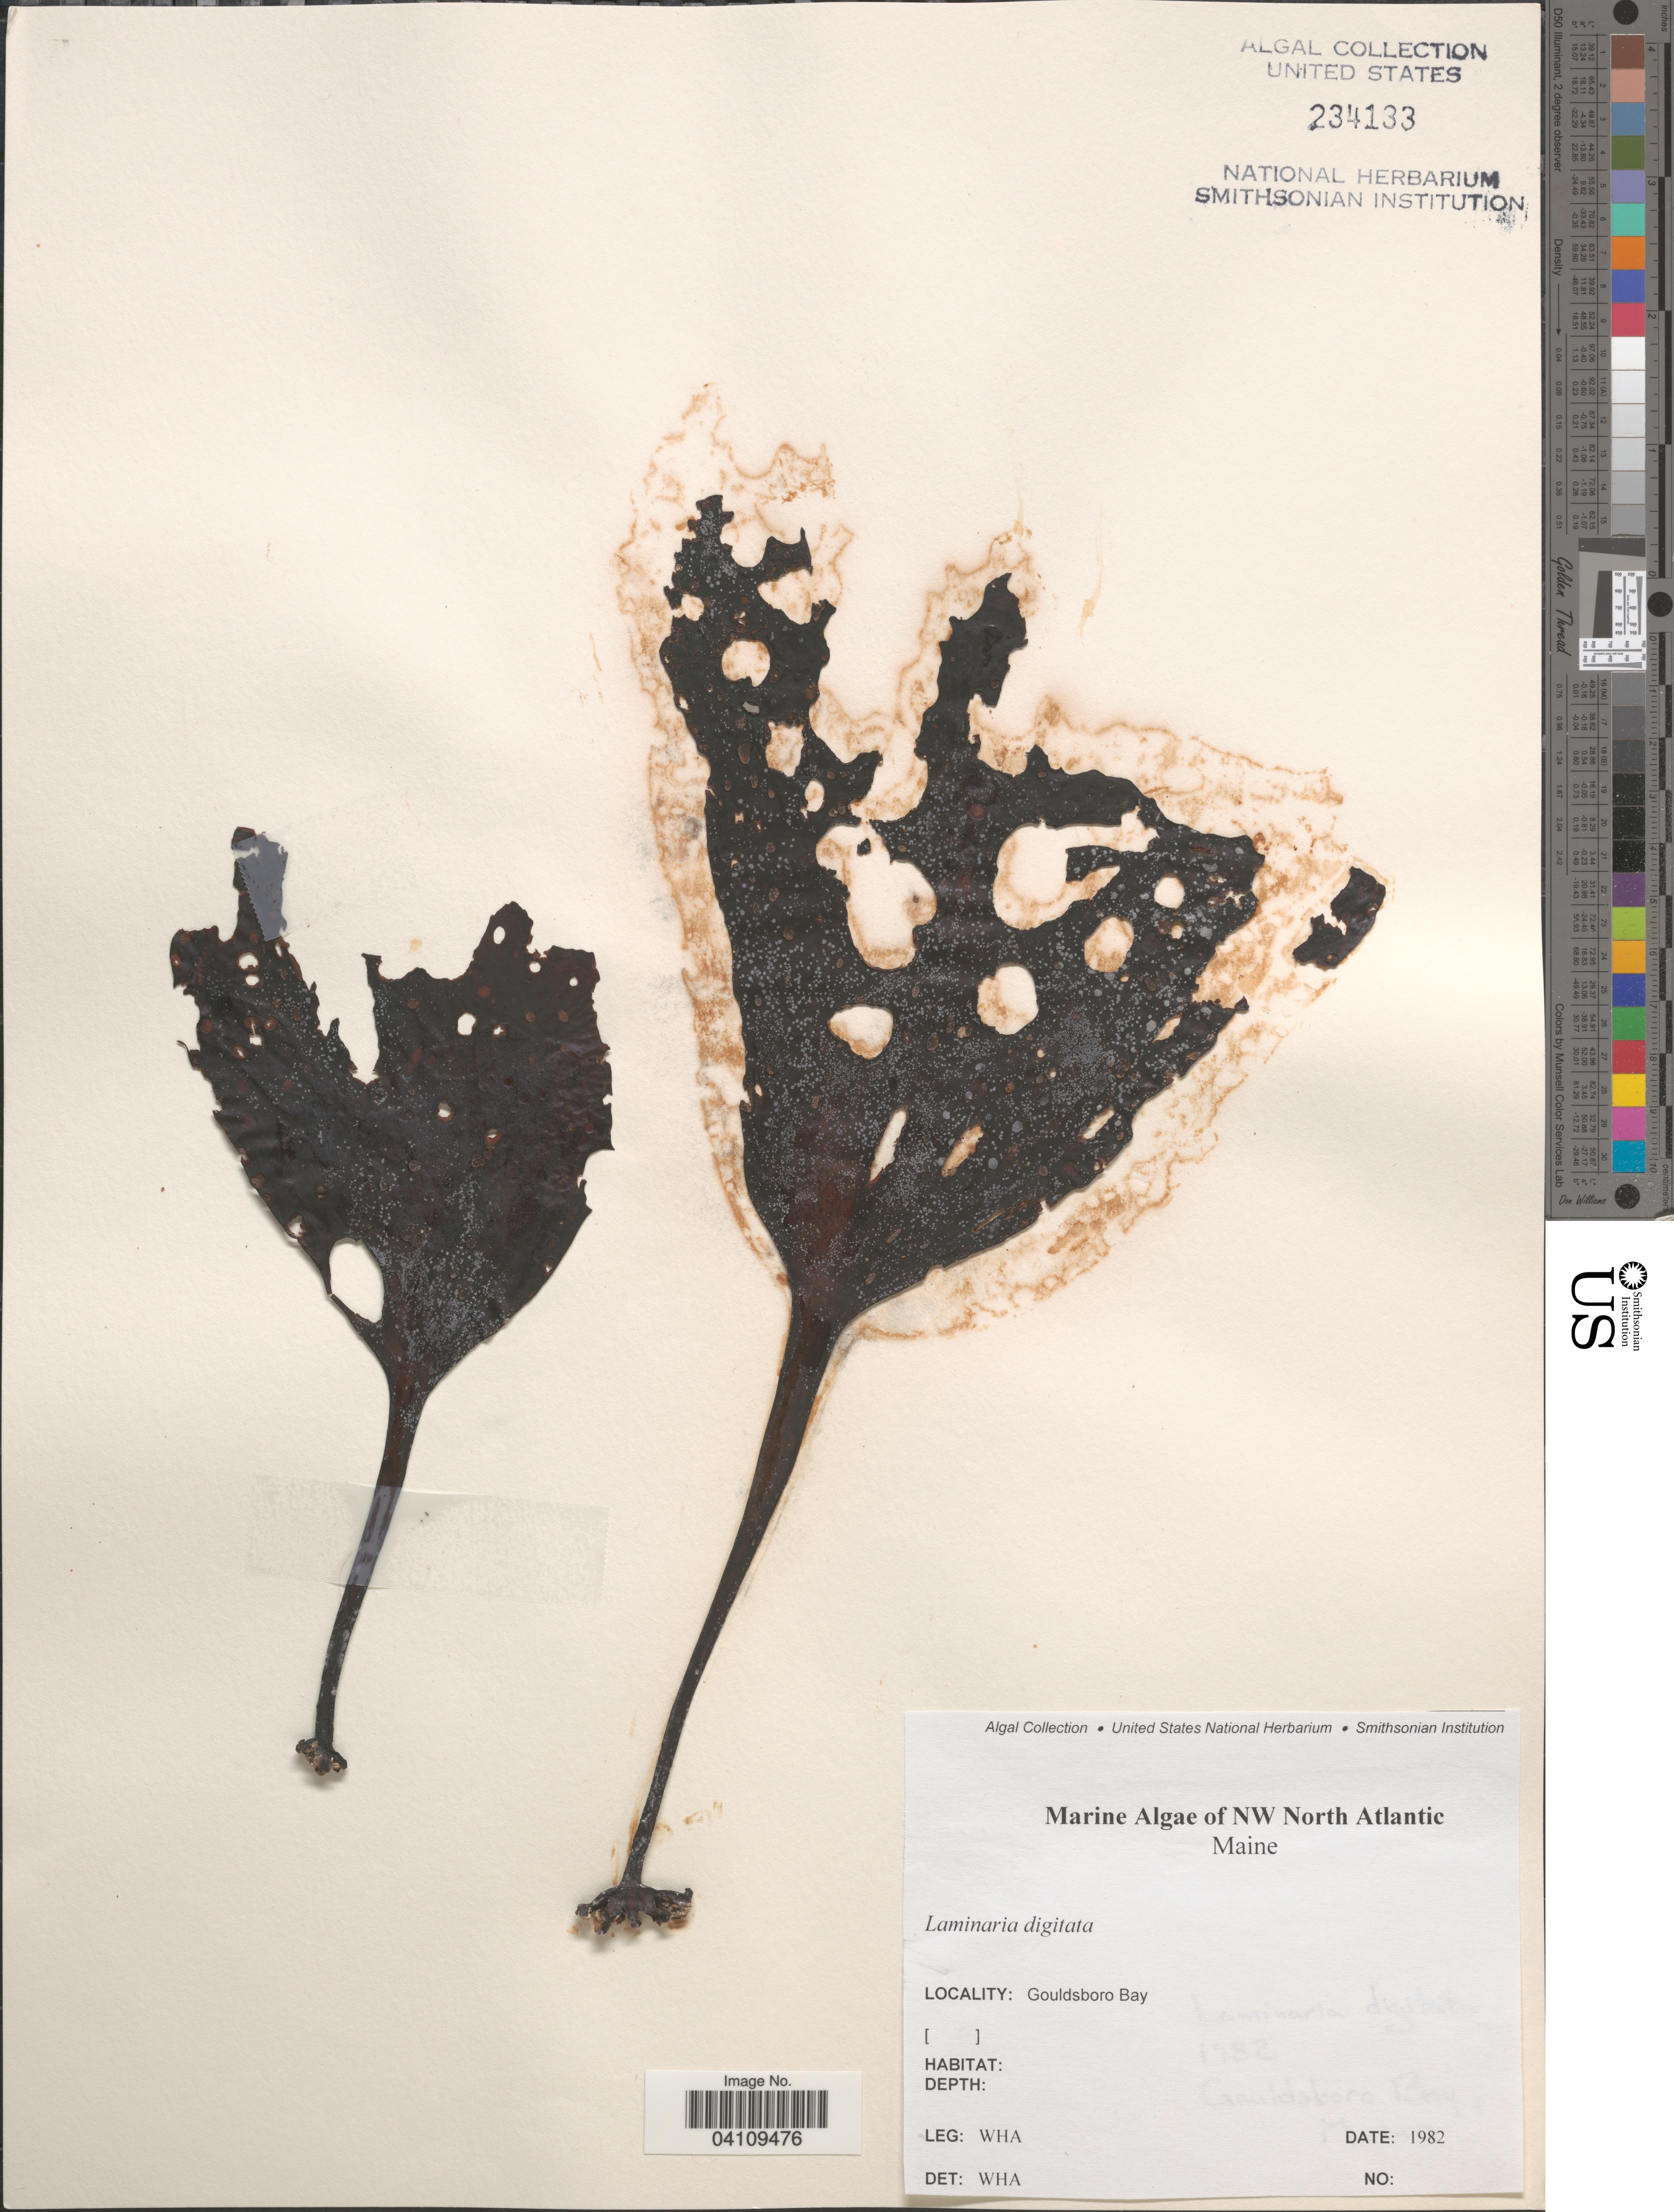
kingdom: Chromista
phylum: Ochrophyta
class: Phaeophyceae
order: Laminariales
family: Laminariaceae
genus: Laminaria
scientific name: Laminaria digitata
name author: (Hudson) J.V.Lamouroux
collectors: W. H. Adey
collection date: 1982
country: United States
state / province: Maine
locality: NW North Atlantic. Gouldsboro Bay.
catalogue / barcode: US 234133